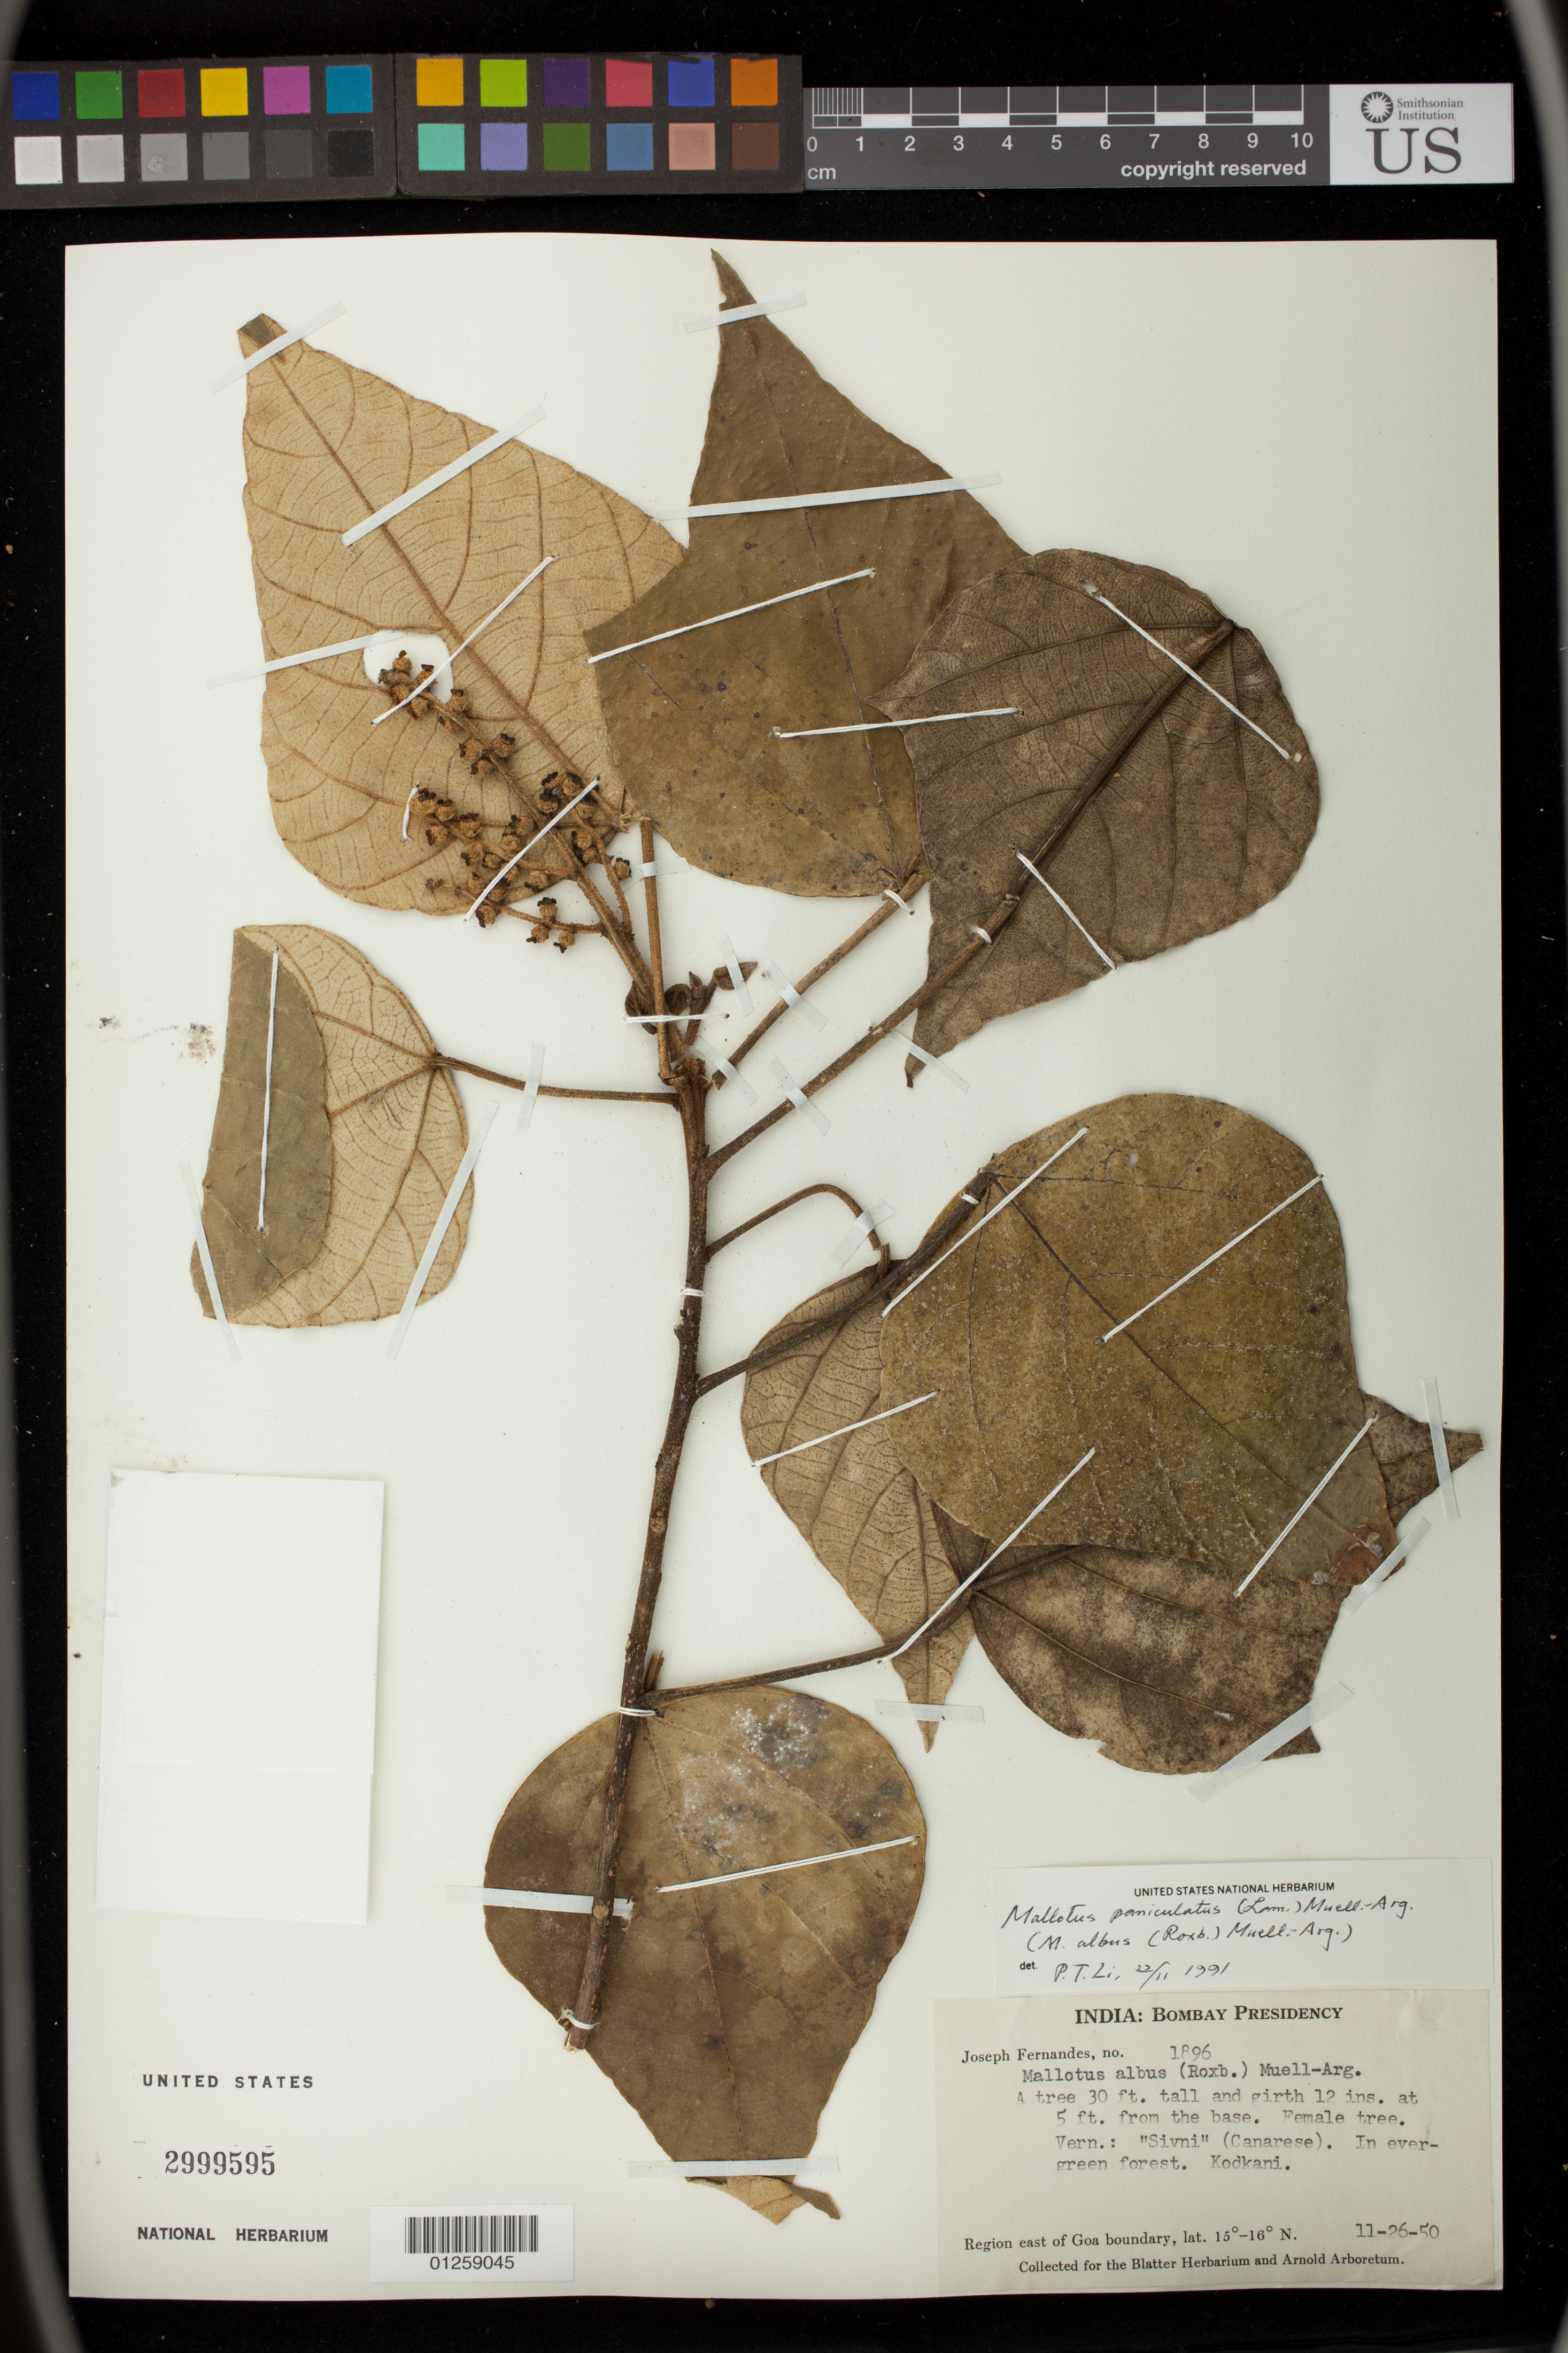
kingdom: Plantae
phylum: Tracheophyta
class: Magnoliopsida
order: Malpighiales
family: Euphorbiaceae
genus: Mallotus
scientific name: Mallotus paniculatus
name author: (Lam.) Müll. Arg.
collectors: J. Fernandes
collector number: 1896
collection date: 1950-11-26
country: India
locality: Bombay Presidency, region east of Goa boundary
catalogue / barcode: US 2999595